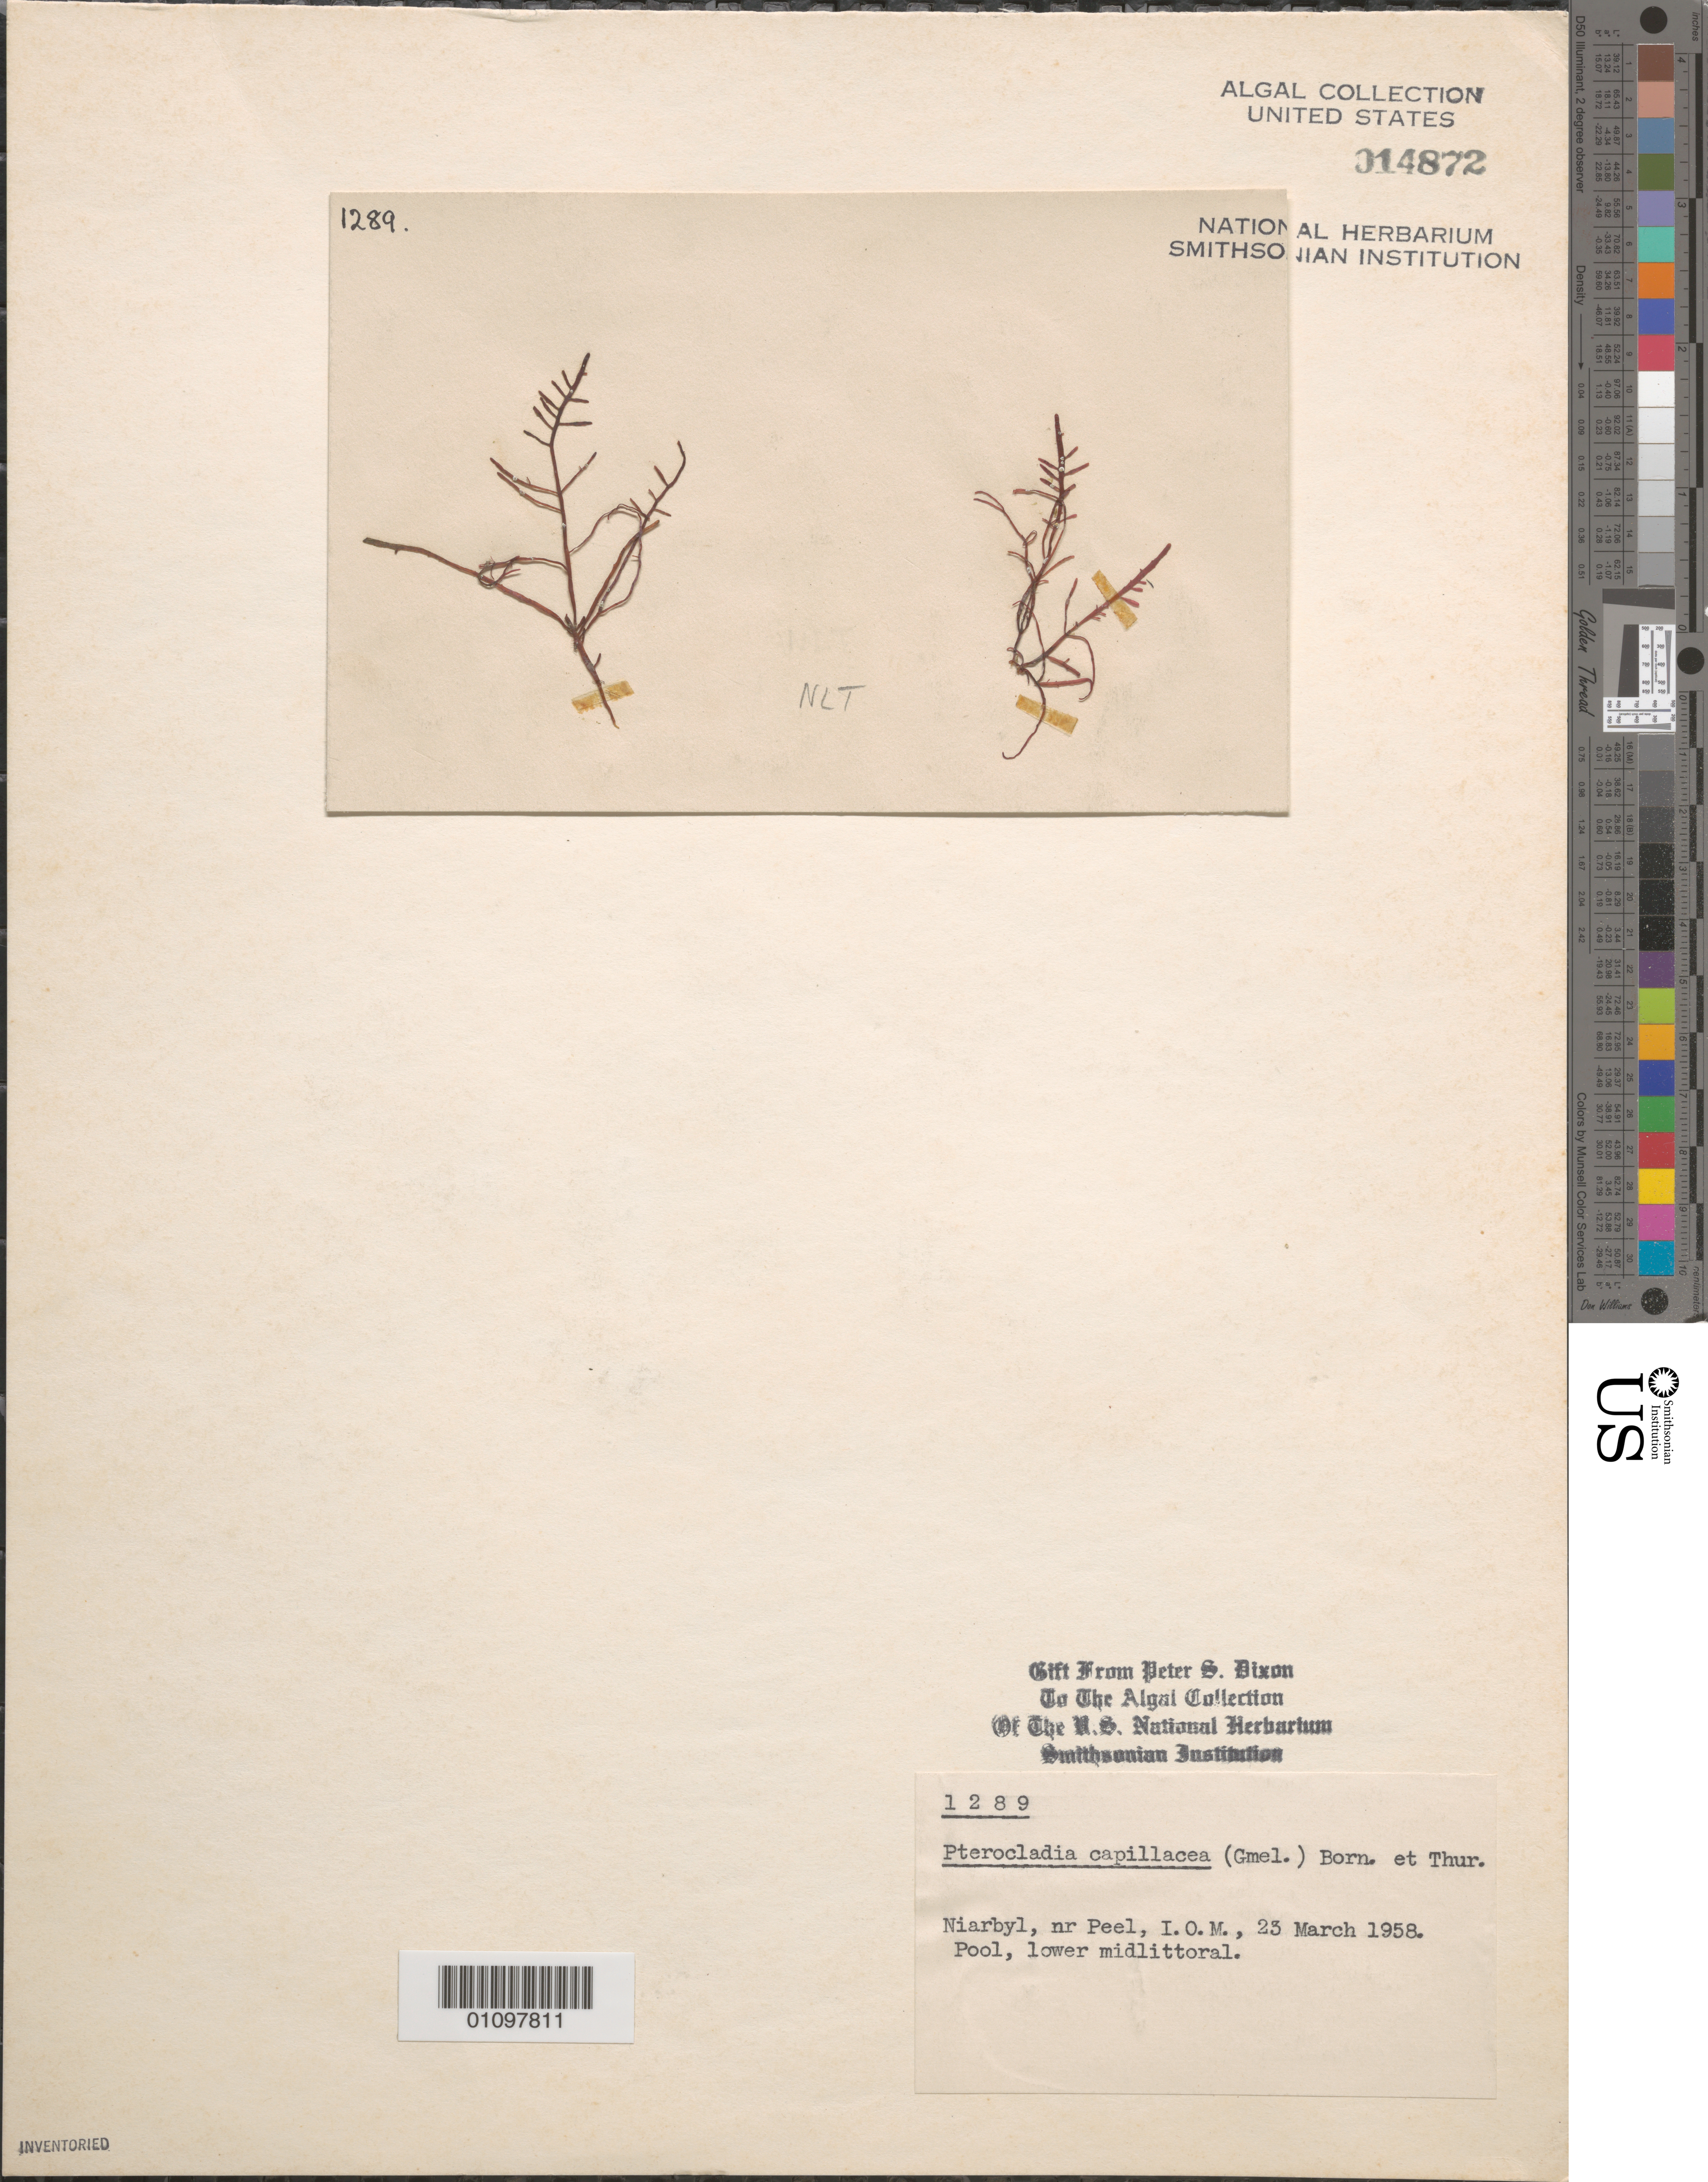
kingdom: Plantae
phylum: Rhodophyta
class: Florideophyceae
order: Gelidiales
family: Pterocladiaceae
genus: Pterocladiella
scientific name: Pterocladiella capillacea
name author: (S.G. Gmel.) Santelices & Hommers.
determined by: Algae name updating Project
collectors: P. S. Dixon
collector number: PSD 1289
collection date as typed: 23 Mar 1958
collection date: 1958-03-23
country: United Kingdom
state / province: England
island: Isle of Man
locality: Niarbyl, near Peel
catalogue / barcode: US 14872